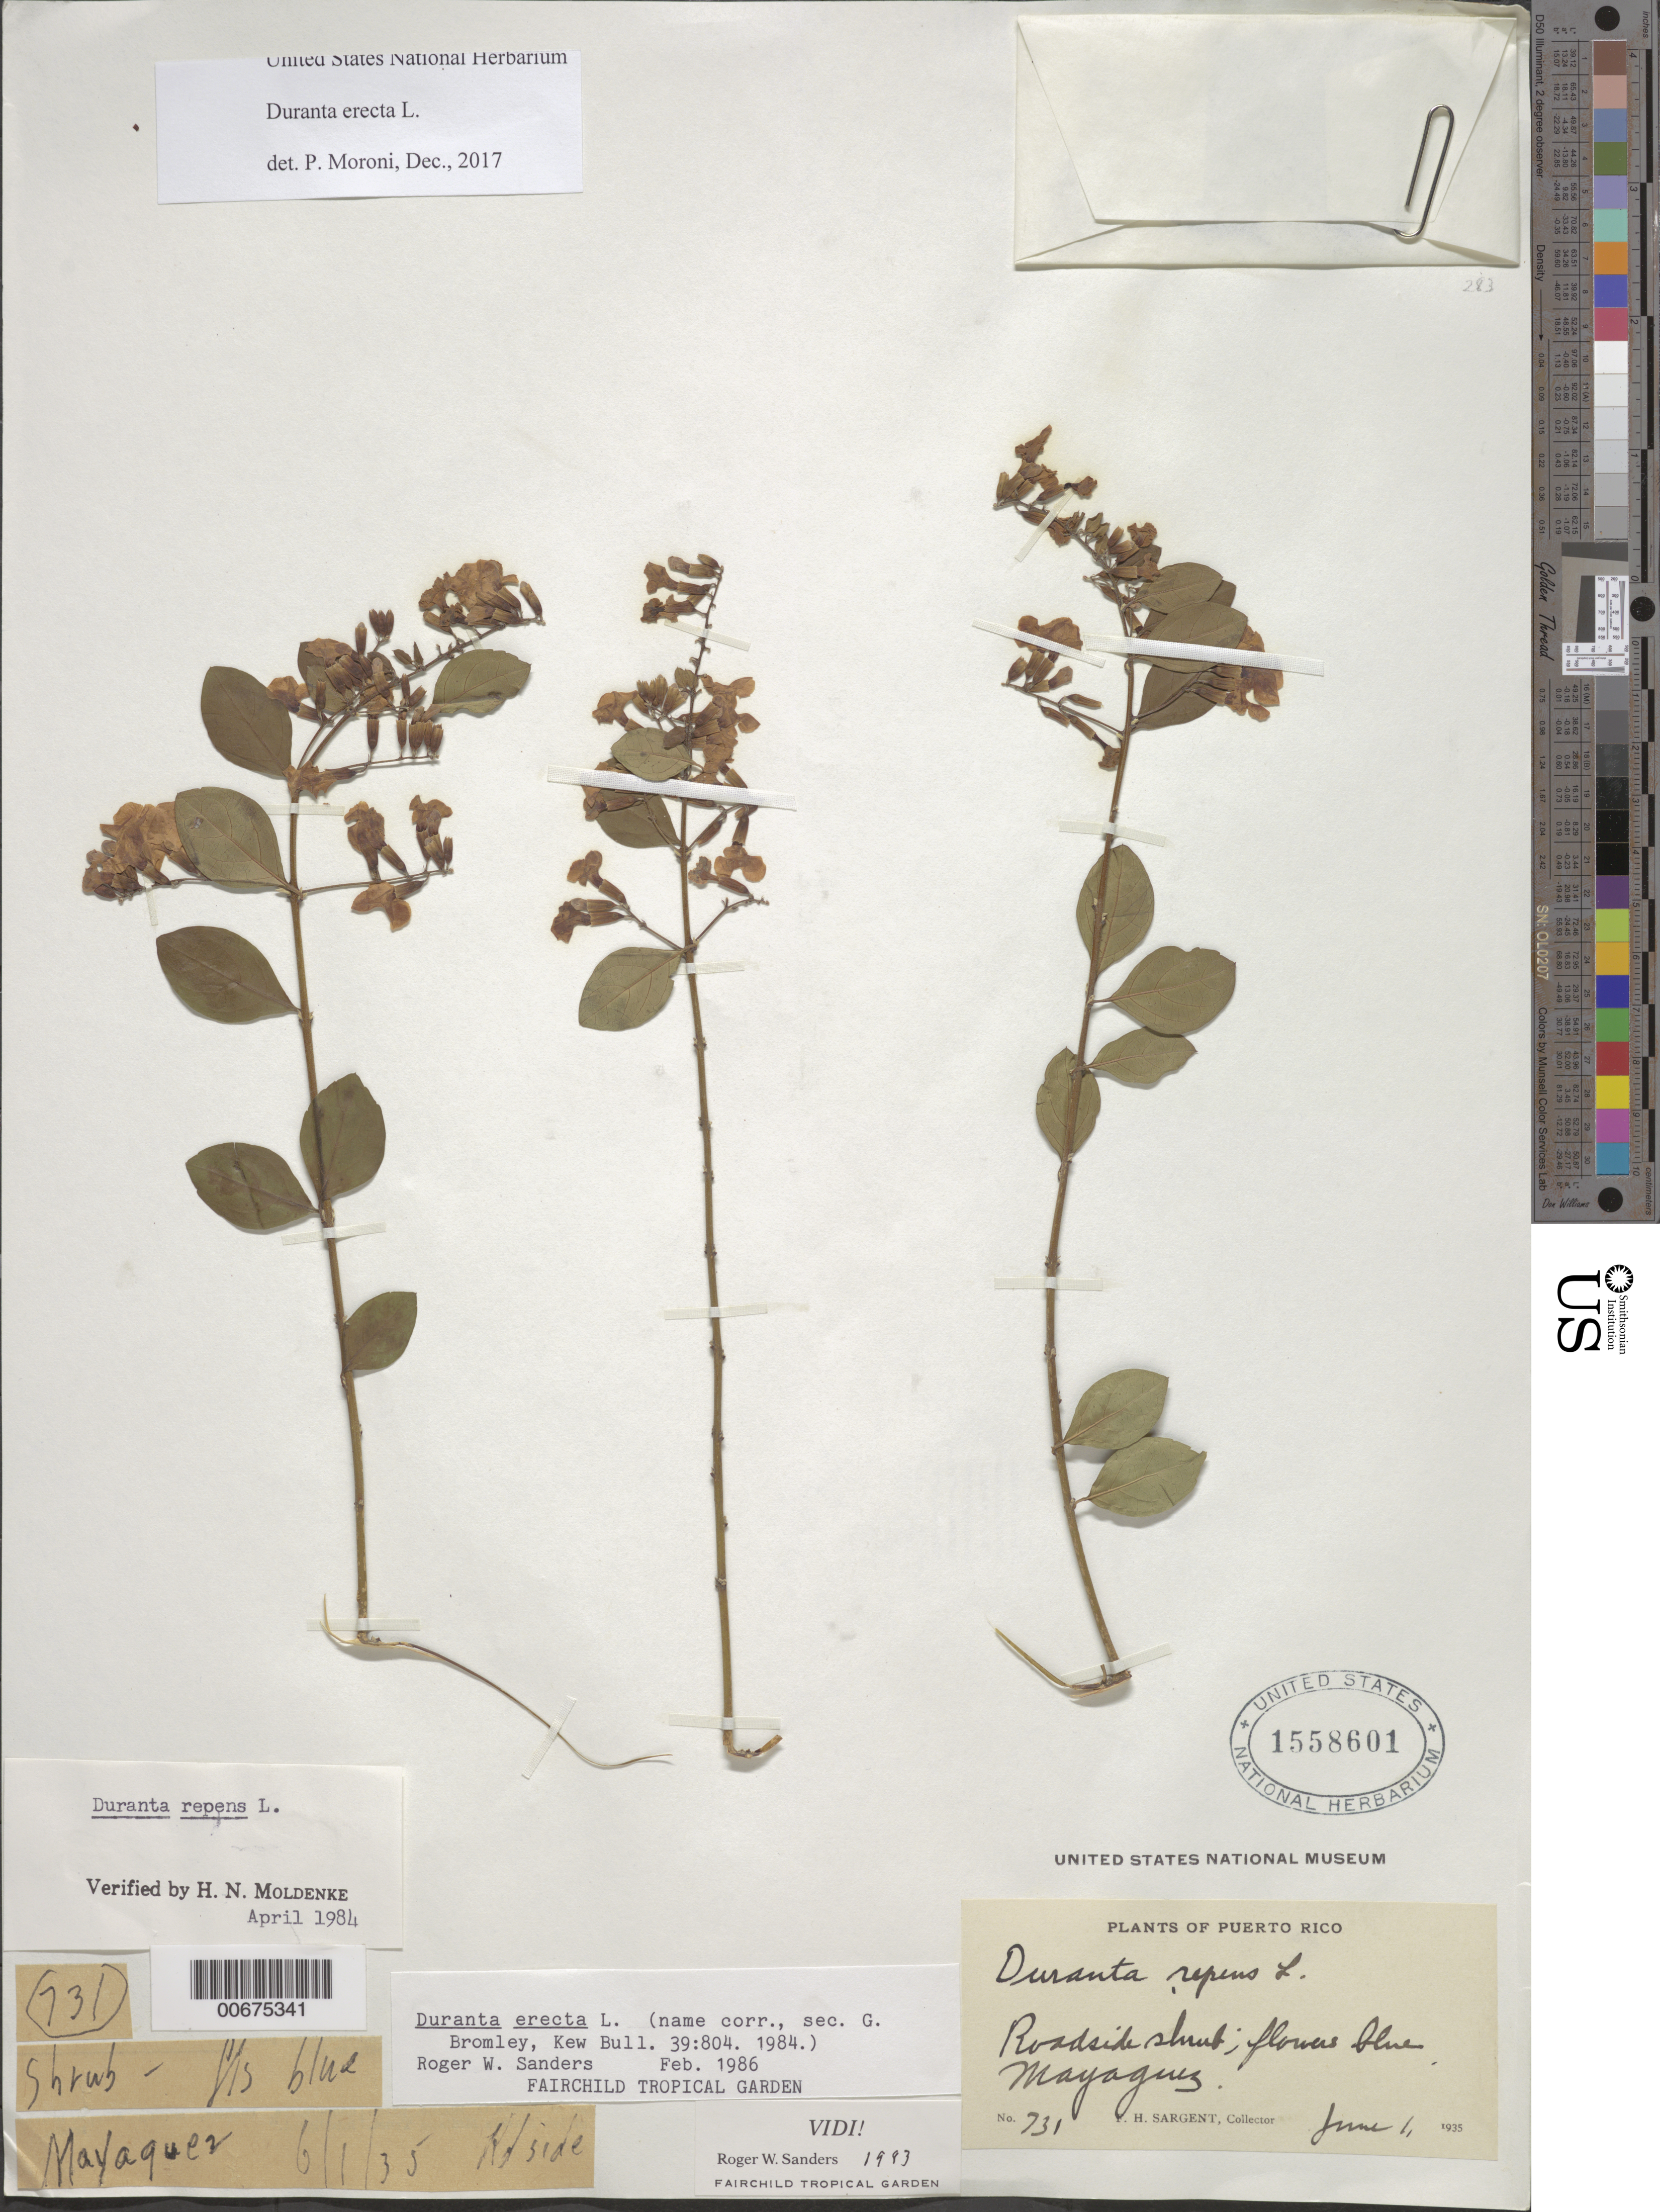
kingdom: Plantae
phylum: Tracheophyta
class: Magnoliopsida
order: Lamiales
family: Verbenaceae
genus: Duranta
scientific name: Duranta erecta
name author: L.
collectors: F. H. Sargent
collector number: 731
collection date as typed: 01 Jun 1935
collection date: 1935-06-01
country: Puerto Rico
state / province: Mayagüez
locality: Mayaguez. Roadside.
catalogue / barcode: US 1558601